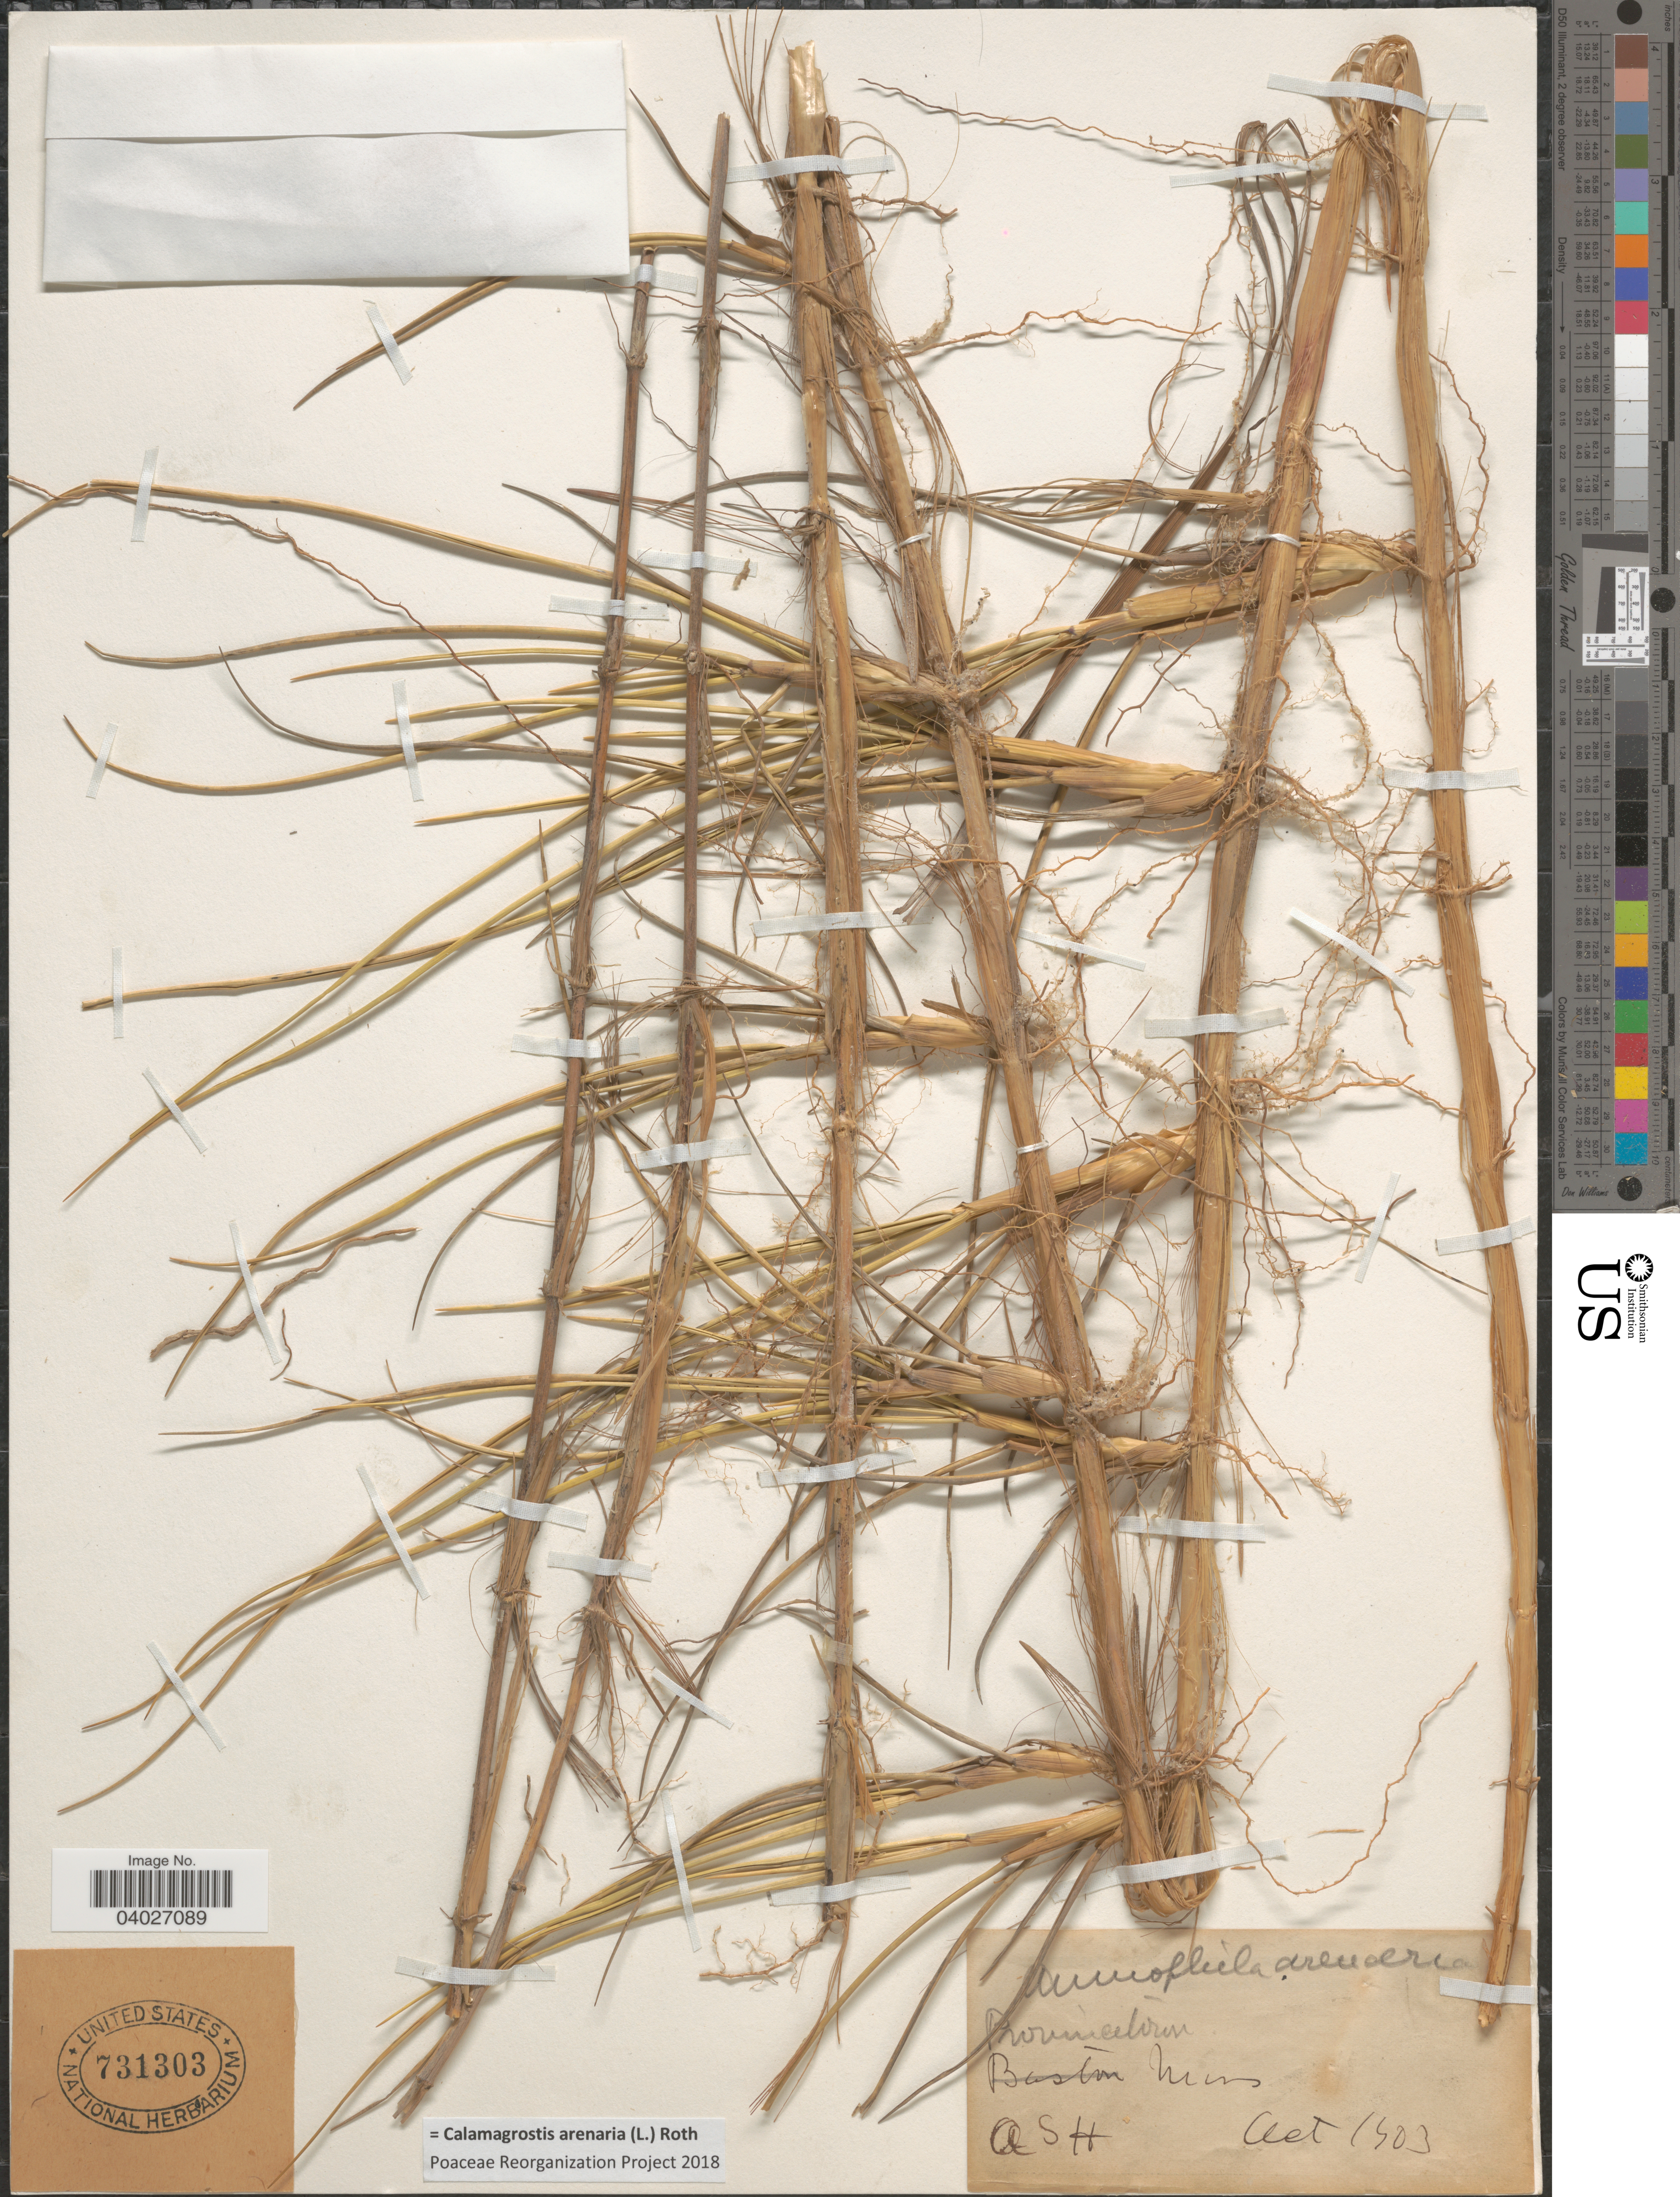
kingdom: Plantae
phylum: Tracheophyta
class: Liliopsida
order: Poales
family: Poaceae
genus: Calamagrostis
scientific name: Calamagrostis arenaria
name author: (L.) Roth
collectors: A. H.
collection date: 1903-10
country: United States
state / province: Massachusetts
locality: Provincetown.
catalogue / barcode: US 731303